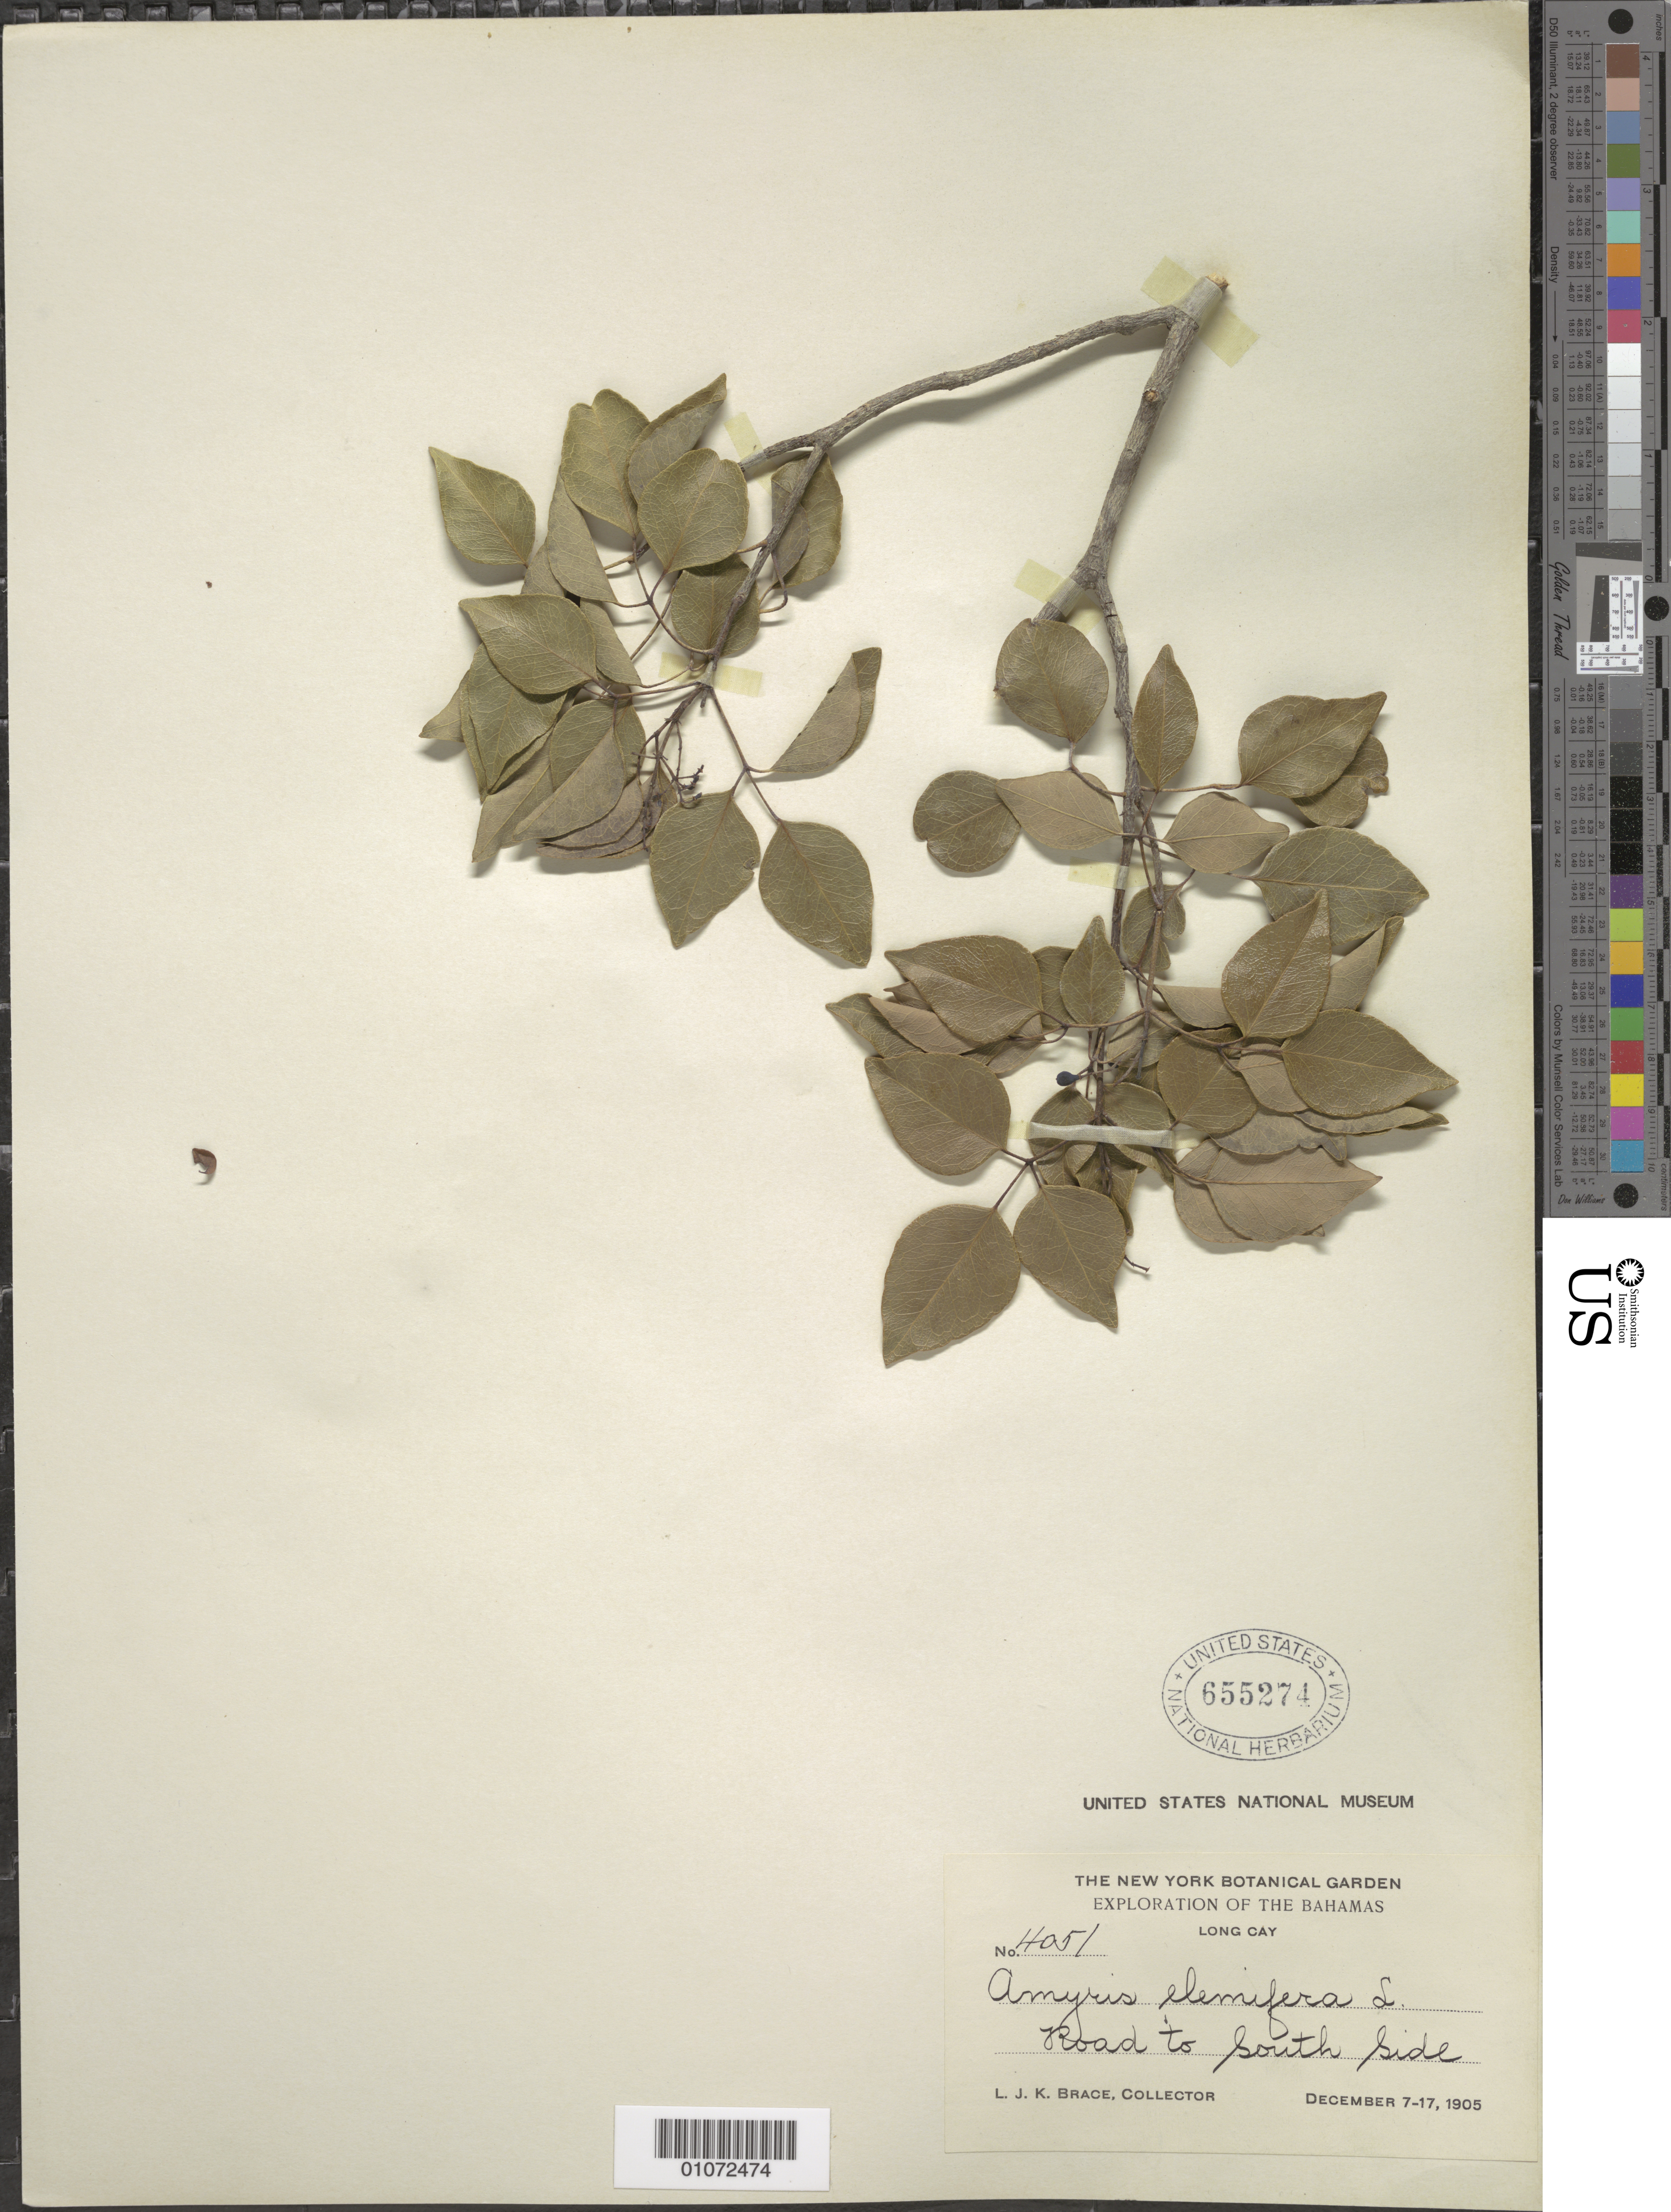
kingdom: Plantae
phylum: Tracheophyta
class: Magnoliopsida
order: Sapindales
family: Rutaceae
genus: Amyris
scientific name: Amyris elemifera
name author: L.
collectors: L. J. K. Brace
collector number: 4051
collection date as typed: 07 Dec 1905 to 17 Dec 1905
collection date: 1905-12-07/1905-12-17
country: Bahamas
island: Long Cay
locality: Road to S side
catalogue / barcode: US 655274